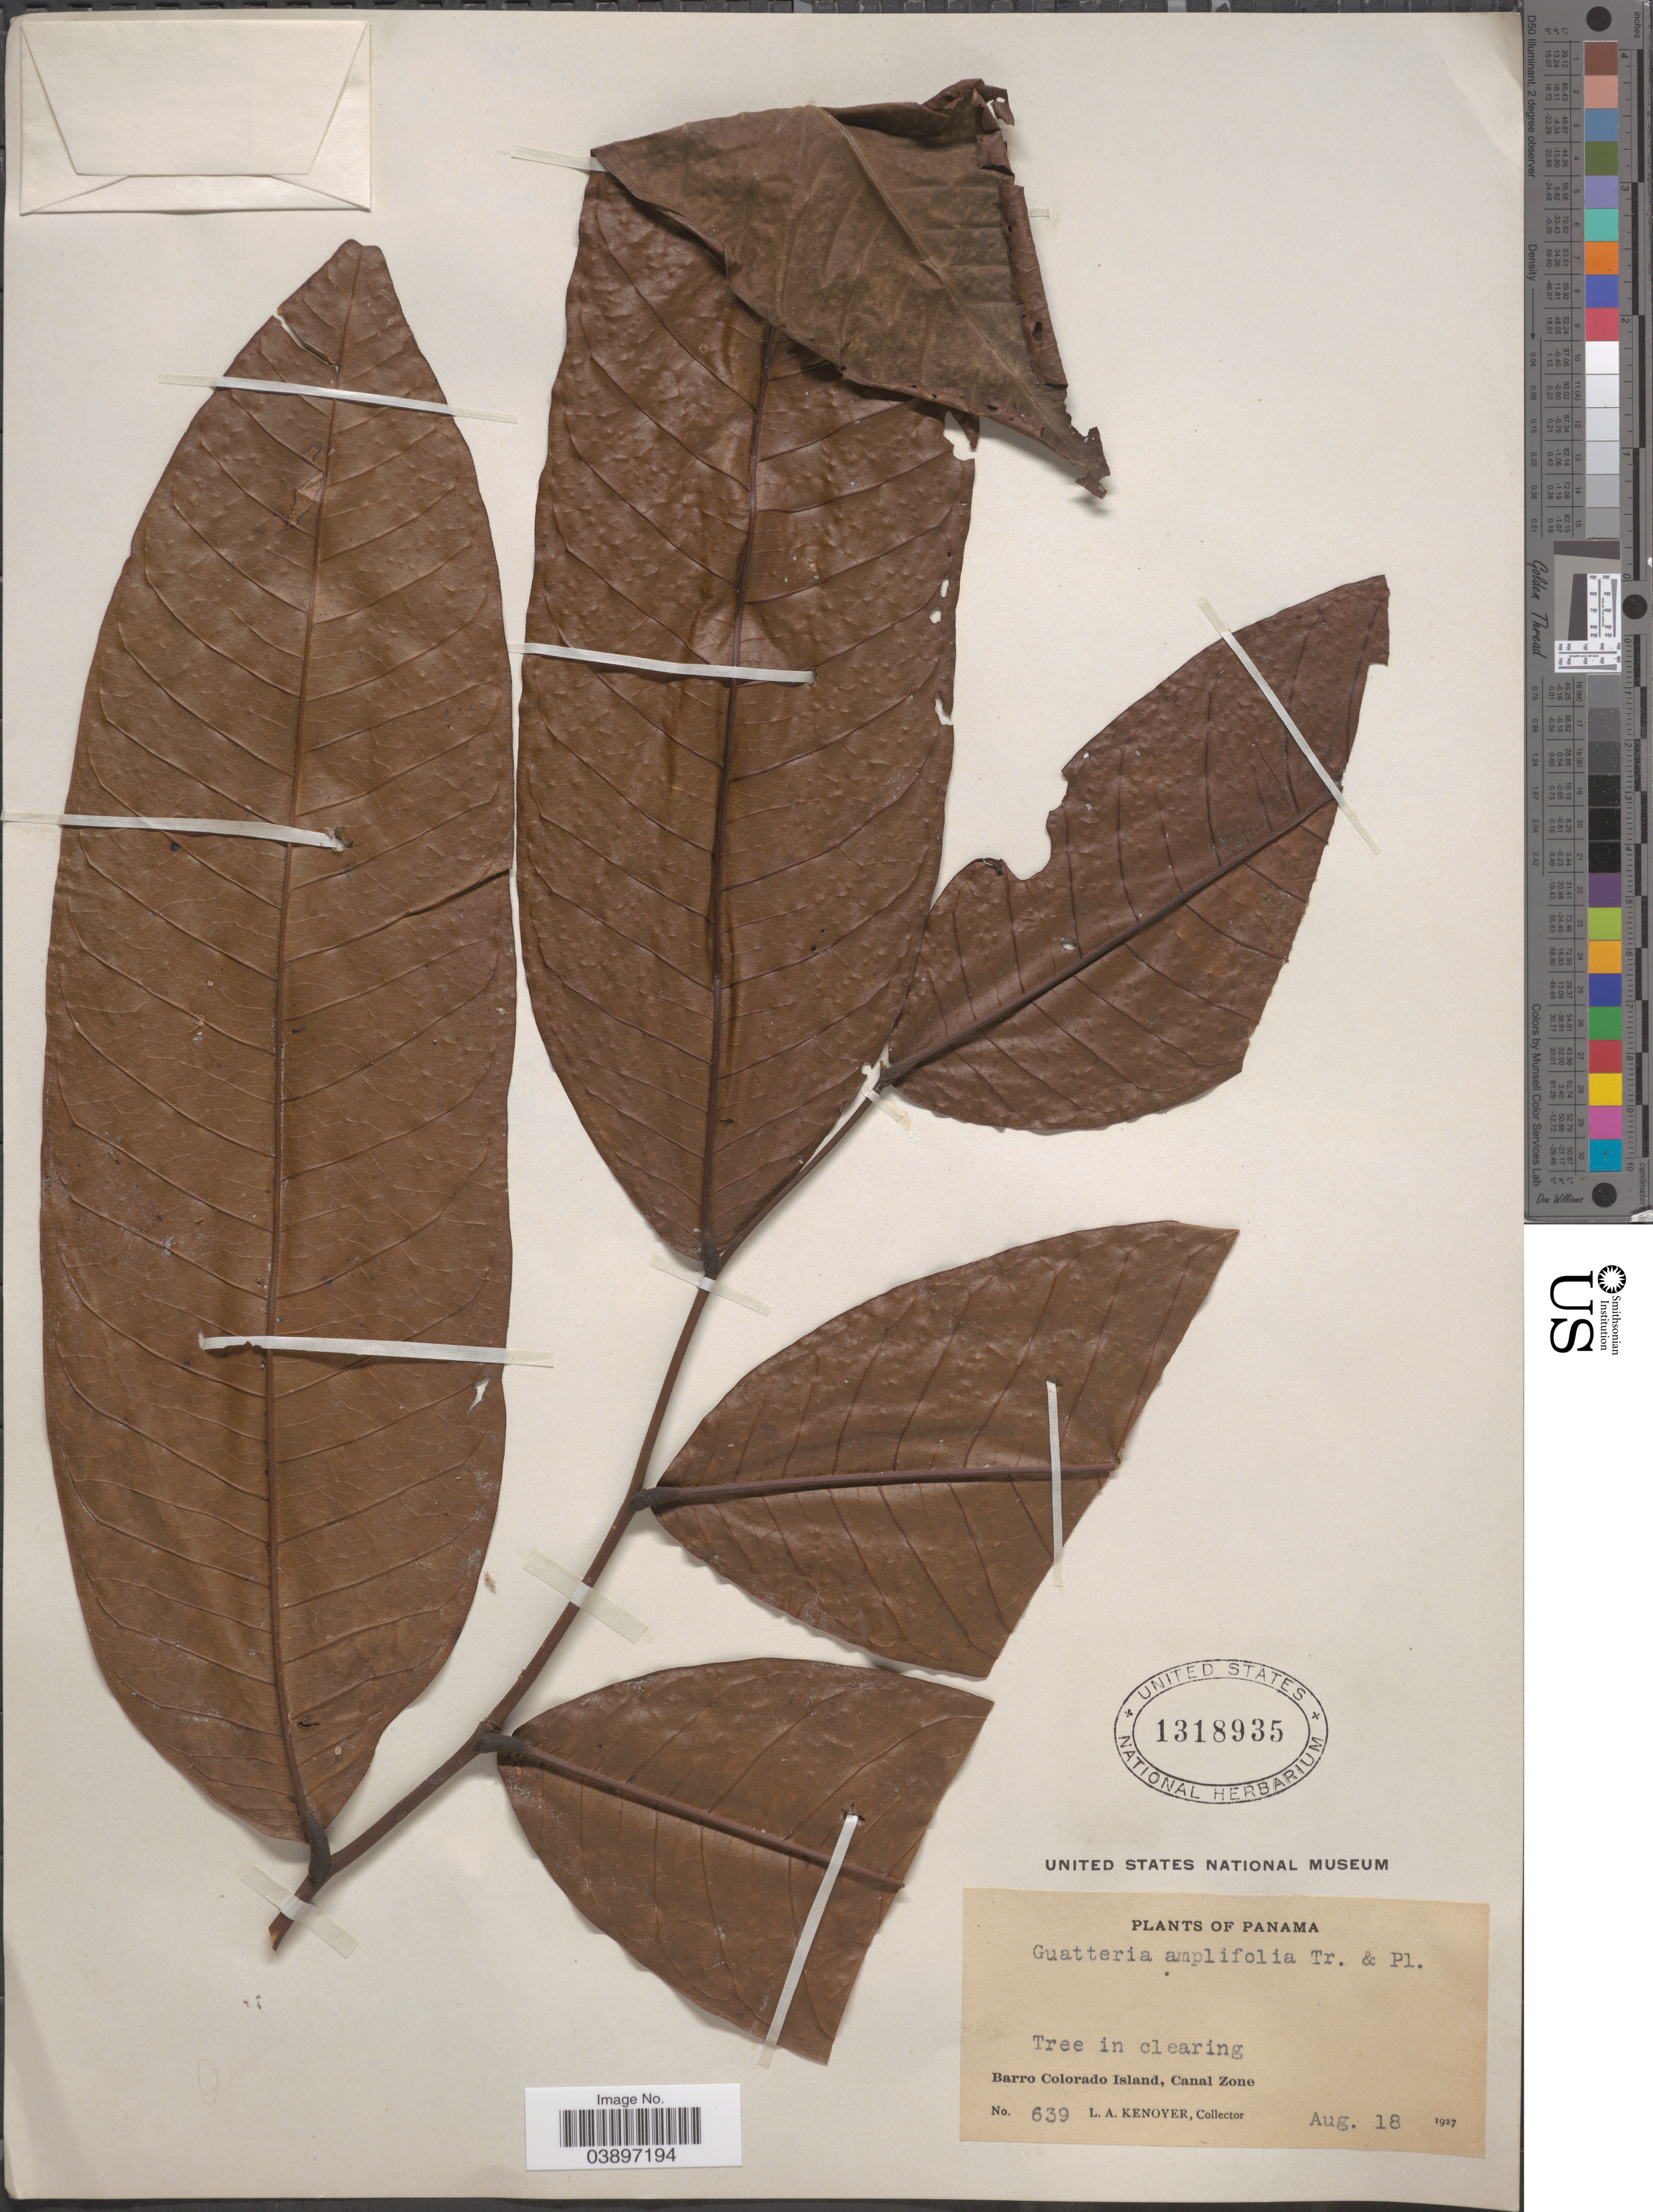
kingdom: Plantae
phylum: Tracheophyta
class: Magnoliopsida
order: Magnoliales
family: Annonaceae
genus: Guatteria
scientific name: Guatteria amplifolia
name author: Triana & Planch.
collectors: L. A. Kenoyer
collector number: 639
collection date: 1927-08-18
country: Panama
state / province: Panamá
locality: Barro Colorado Island, Canal Zone.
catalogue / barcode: US 1318935